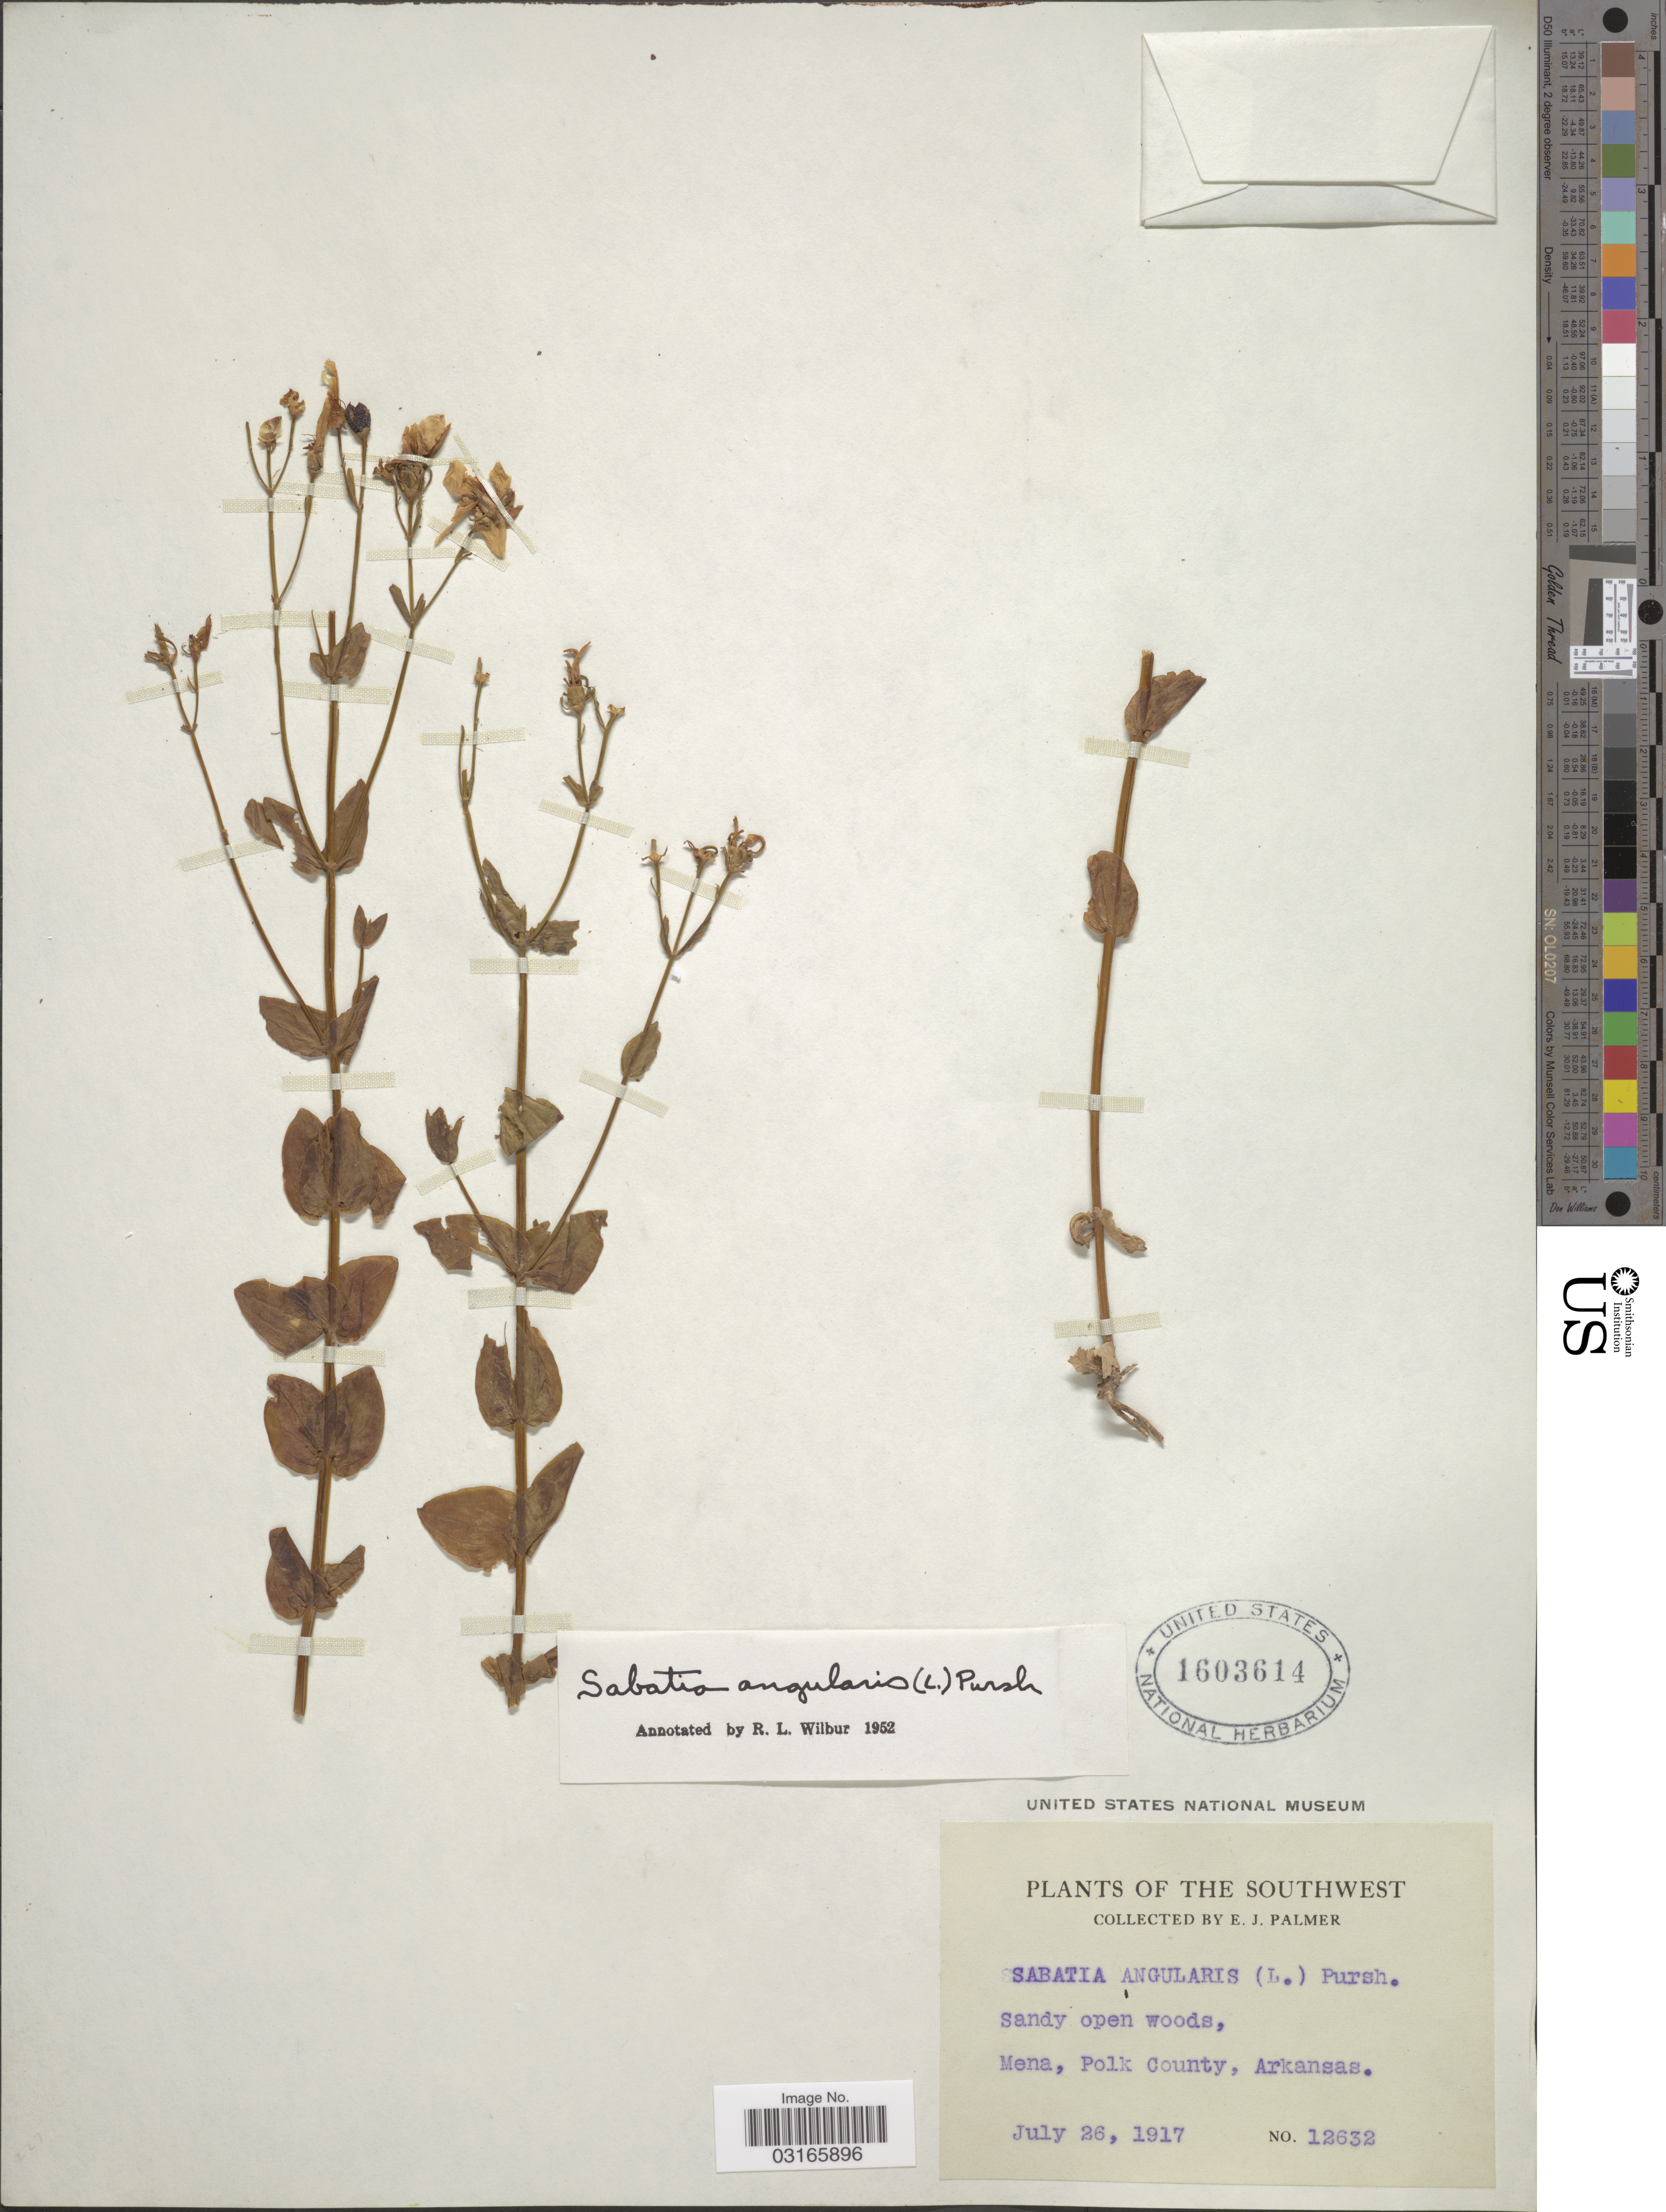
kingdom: Plantae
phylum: Tracheophyta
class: Magnoliopsida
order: Gentianales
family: Gentianaceae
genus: Sabatia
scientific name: Sabatia angularis (L.) Pursh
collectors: E. J. Palmer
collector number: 12632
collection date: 1917-07-26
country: United States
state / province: Arkansas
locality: The Southwest, Mena, Polk County, Arkansas.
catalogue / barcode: US 1603614